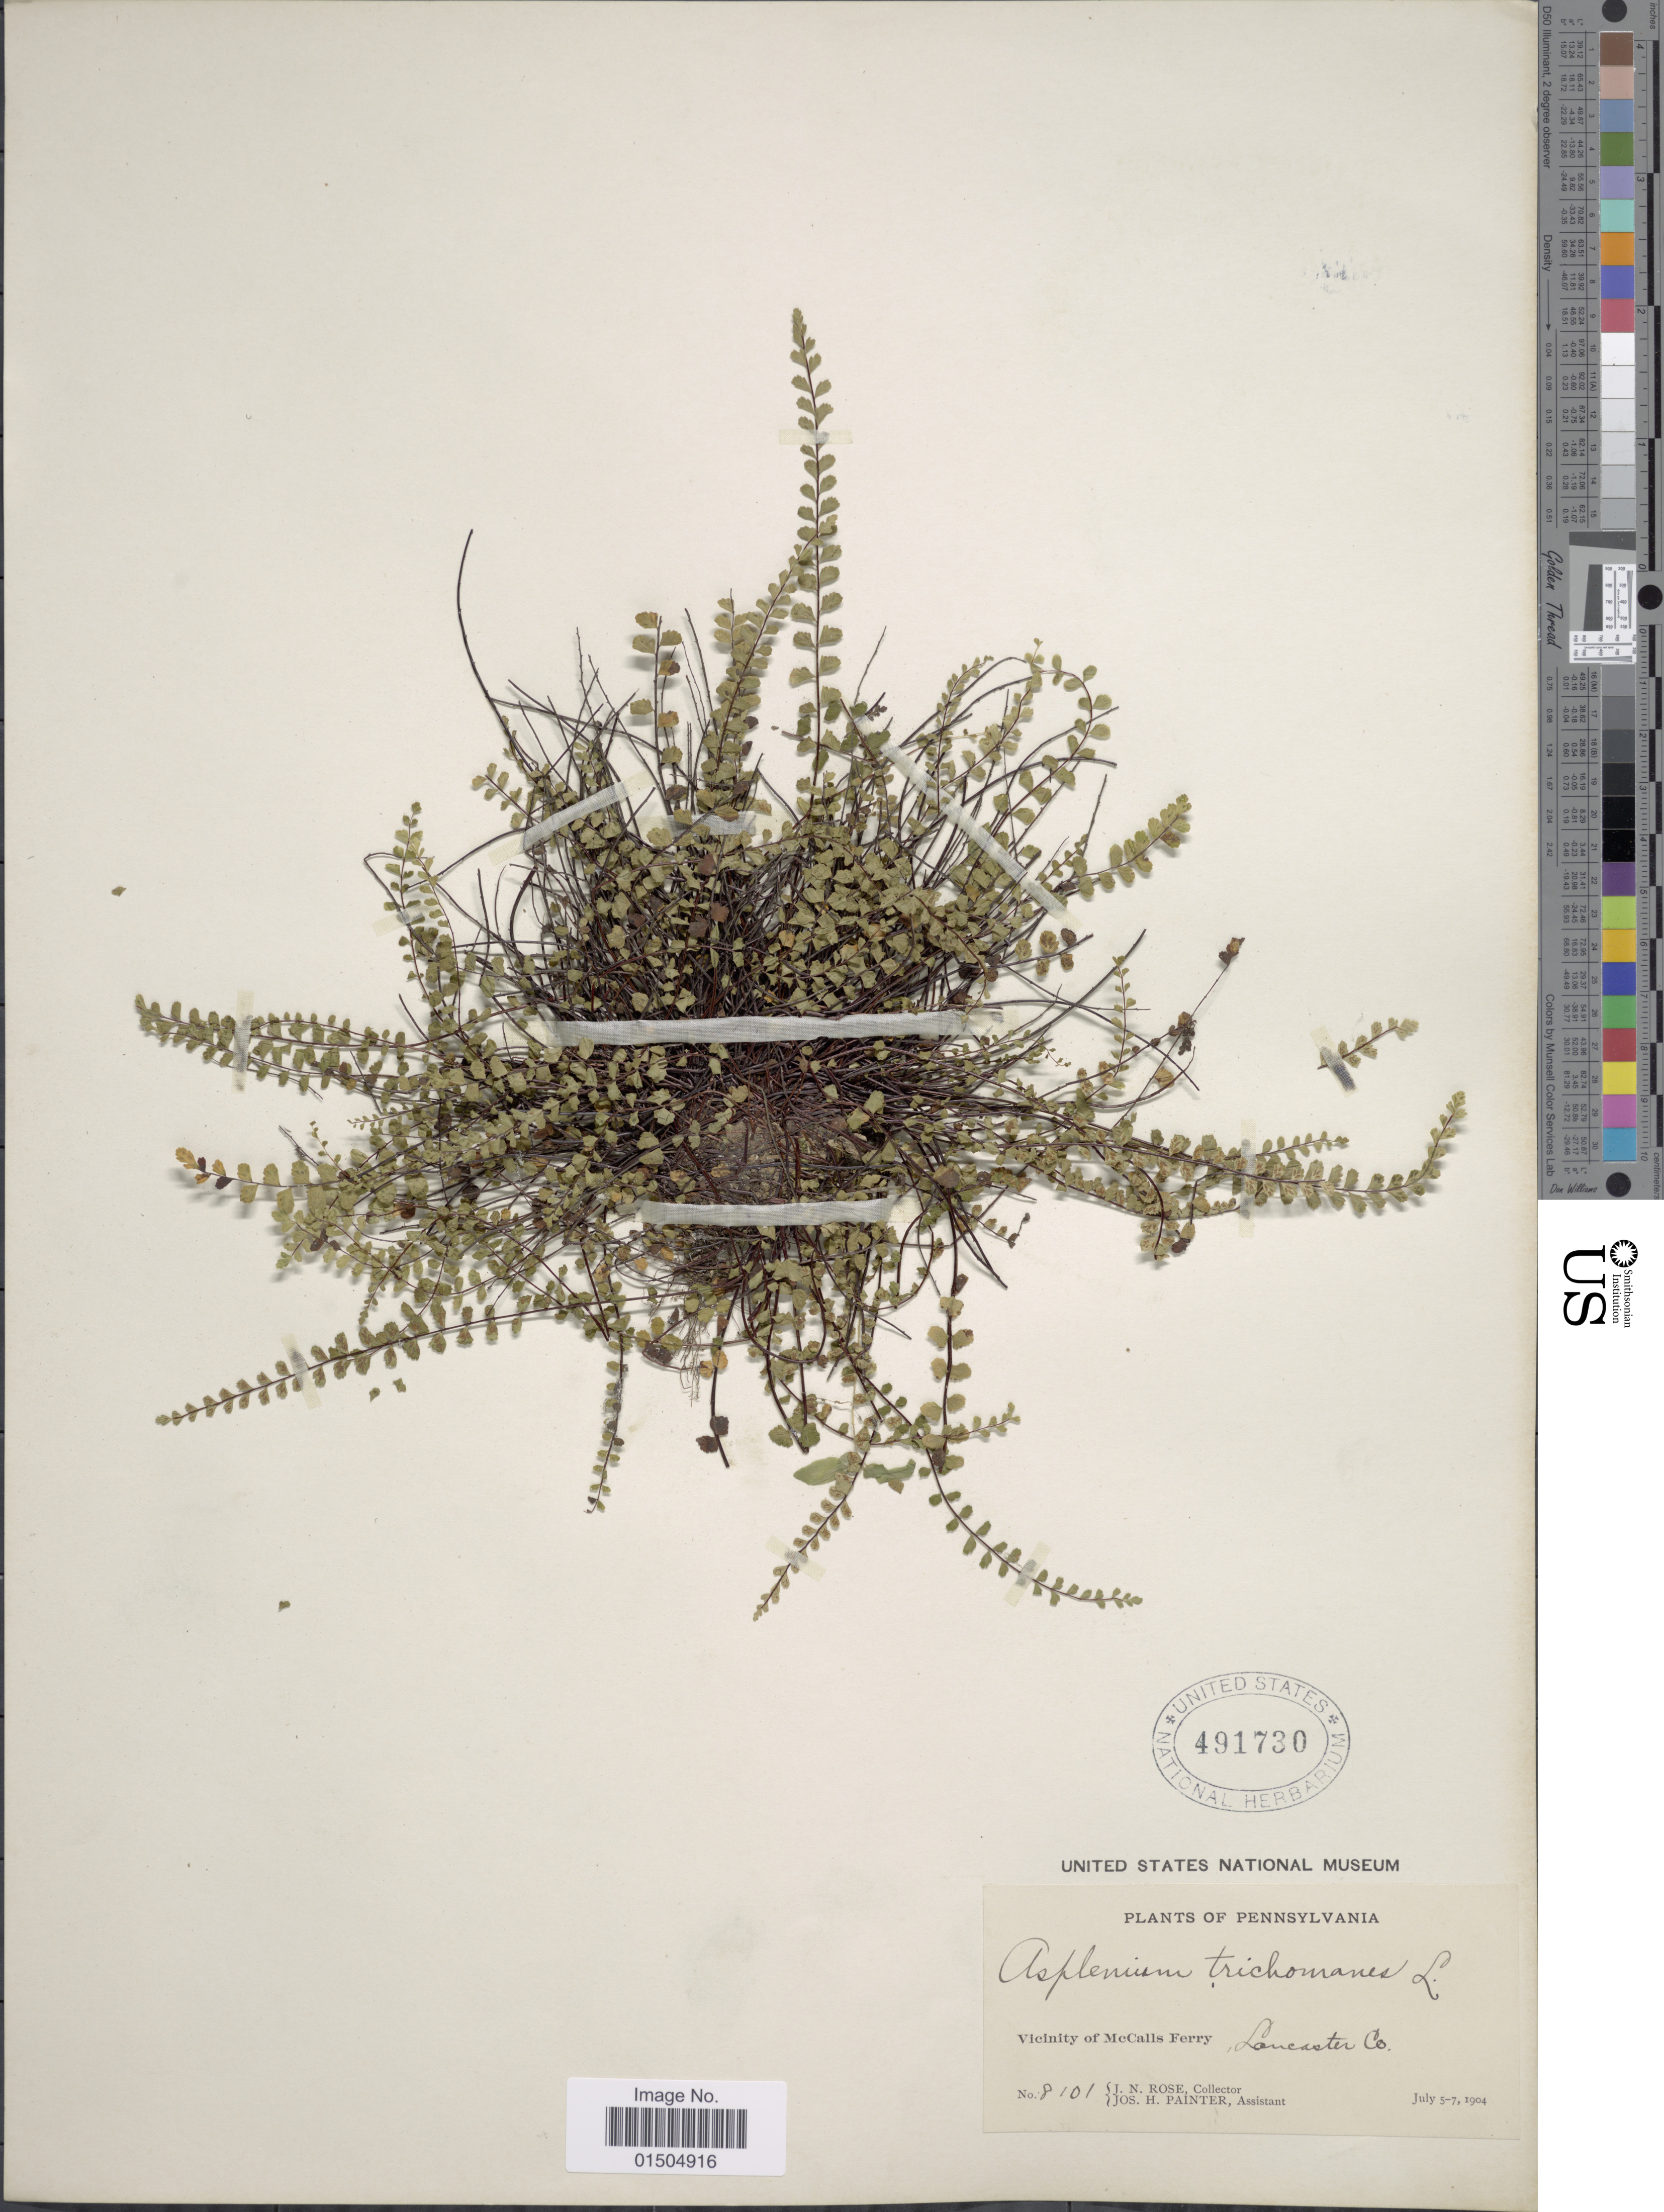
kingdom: Plantae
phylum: Tracheophyta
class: Polypodiopsida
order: Polypodiales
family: Aspleniaceae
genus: Asplenium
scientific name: Asplenium trichomanes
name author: L.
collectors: J. N. Rose & J. H. Painter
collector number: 8101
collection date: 1904-07-05/1904-07-07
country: United States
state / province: Pennsylvania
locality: Vicinity of McCalls Ferry, Lancaster Co.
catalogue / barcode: US 491730